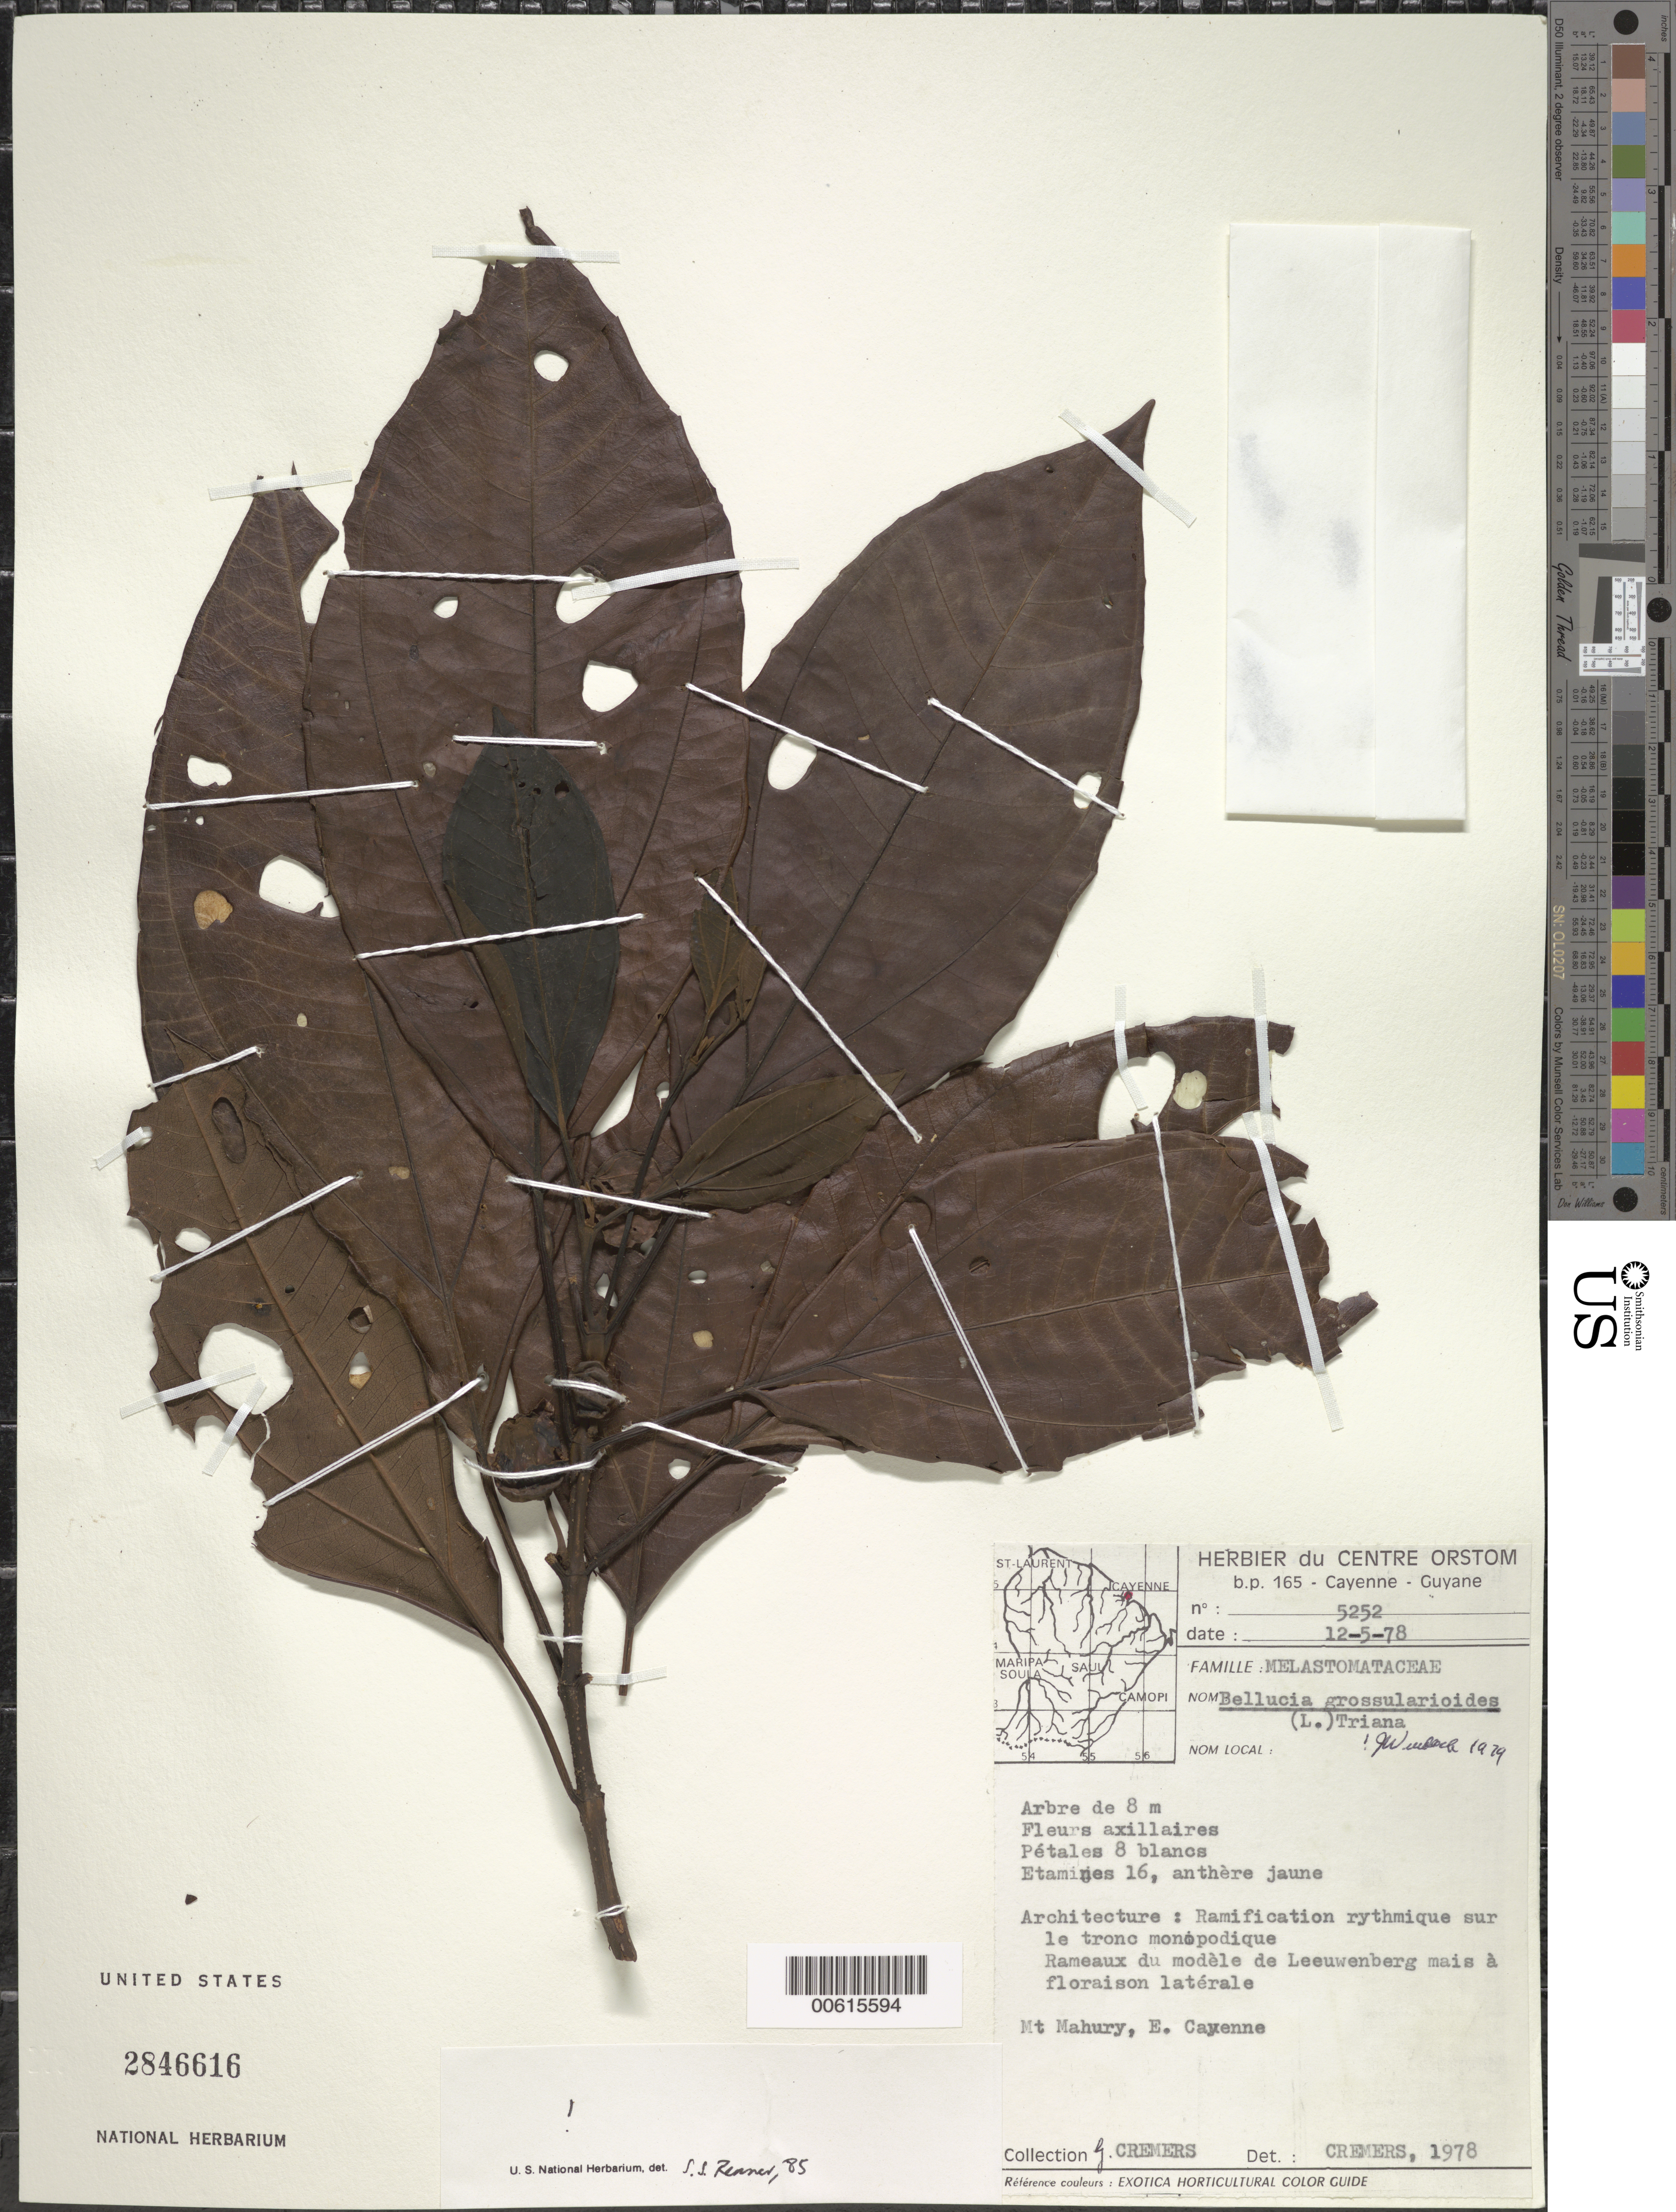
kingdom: Plantae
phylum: Tracheophyta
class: Magnoliopsida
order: Myrtales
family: Melastomataceae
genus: Bellucia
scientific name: Bellucia grossularioides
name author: (L.) Triana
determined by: Renner, S. S.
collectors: G. Cremers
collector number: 5252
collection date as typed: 12-May-78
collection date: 1978-05-12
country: French Guiana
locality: Montagne de Mahury, Ile de Cayenne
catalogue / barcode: US 2846616